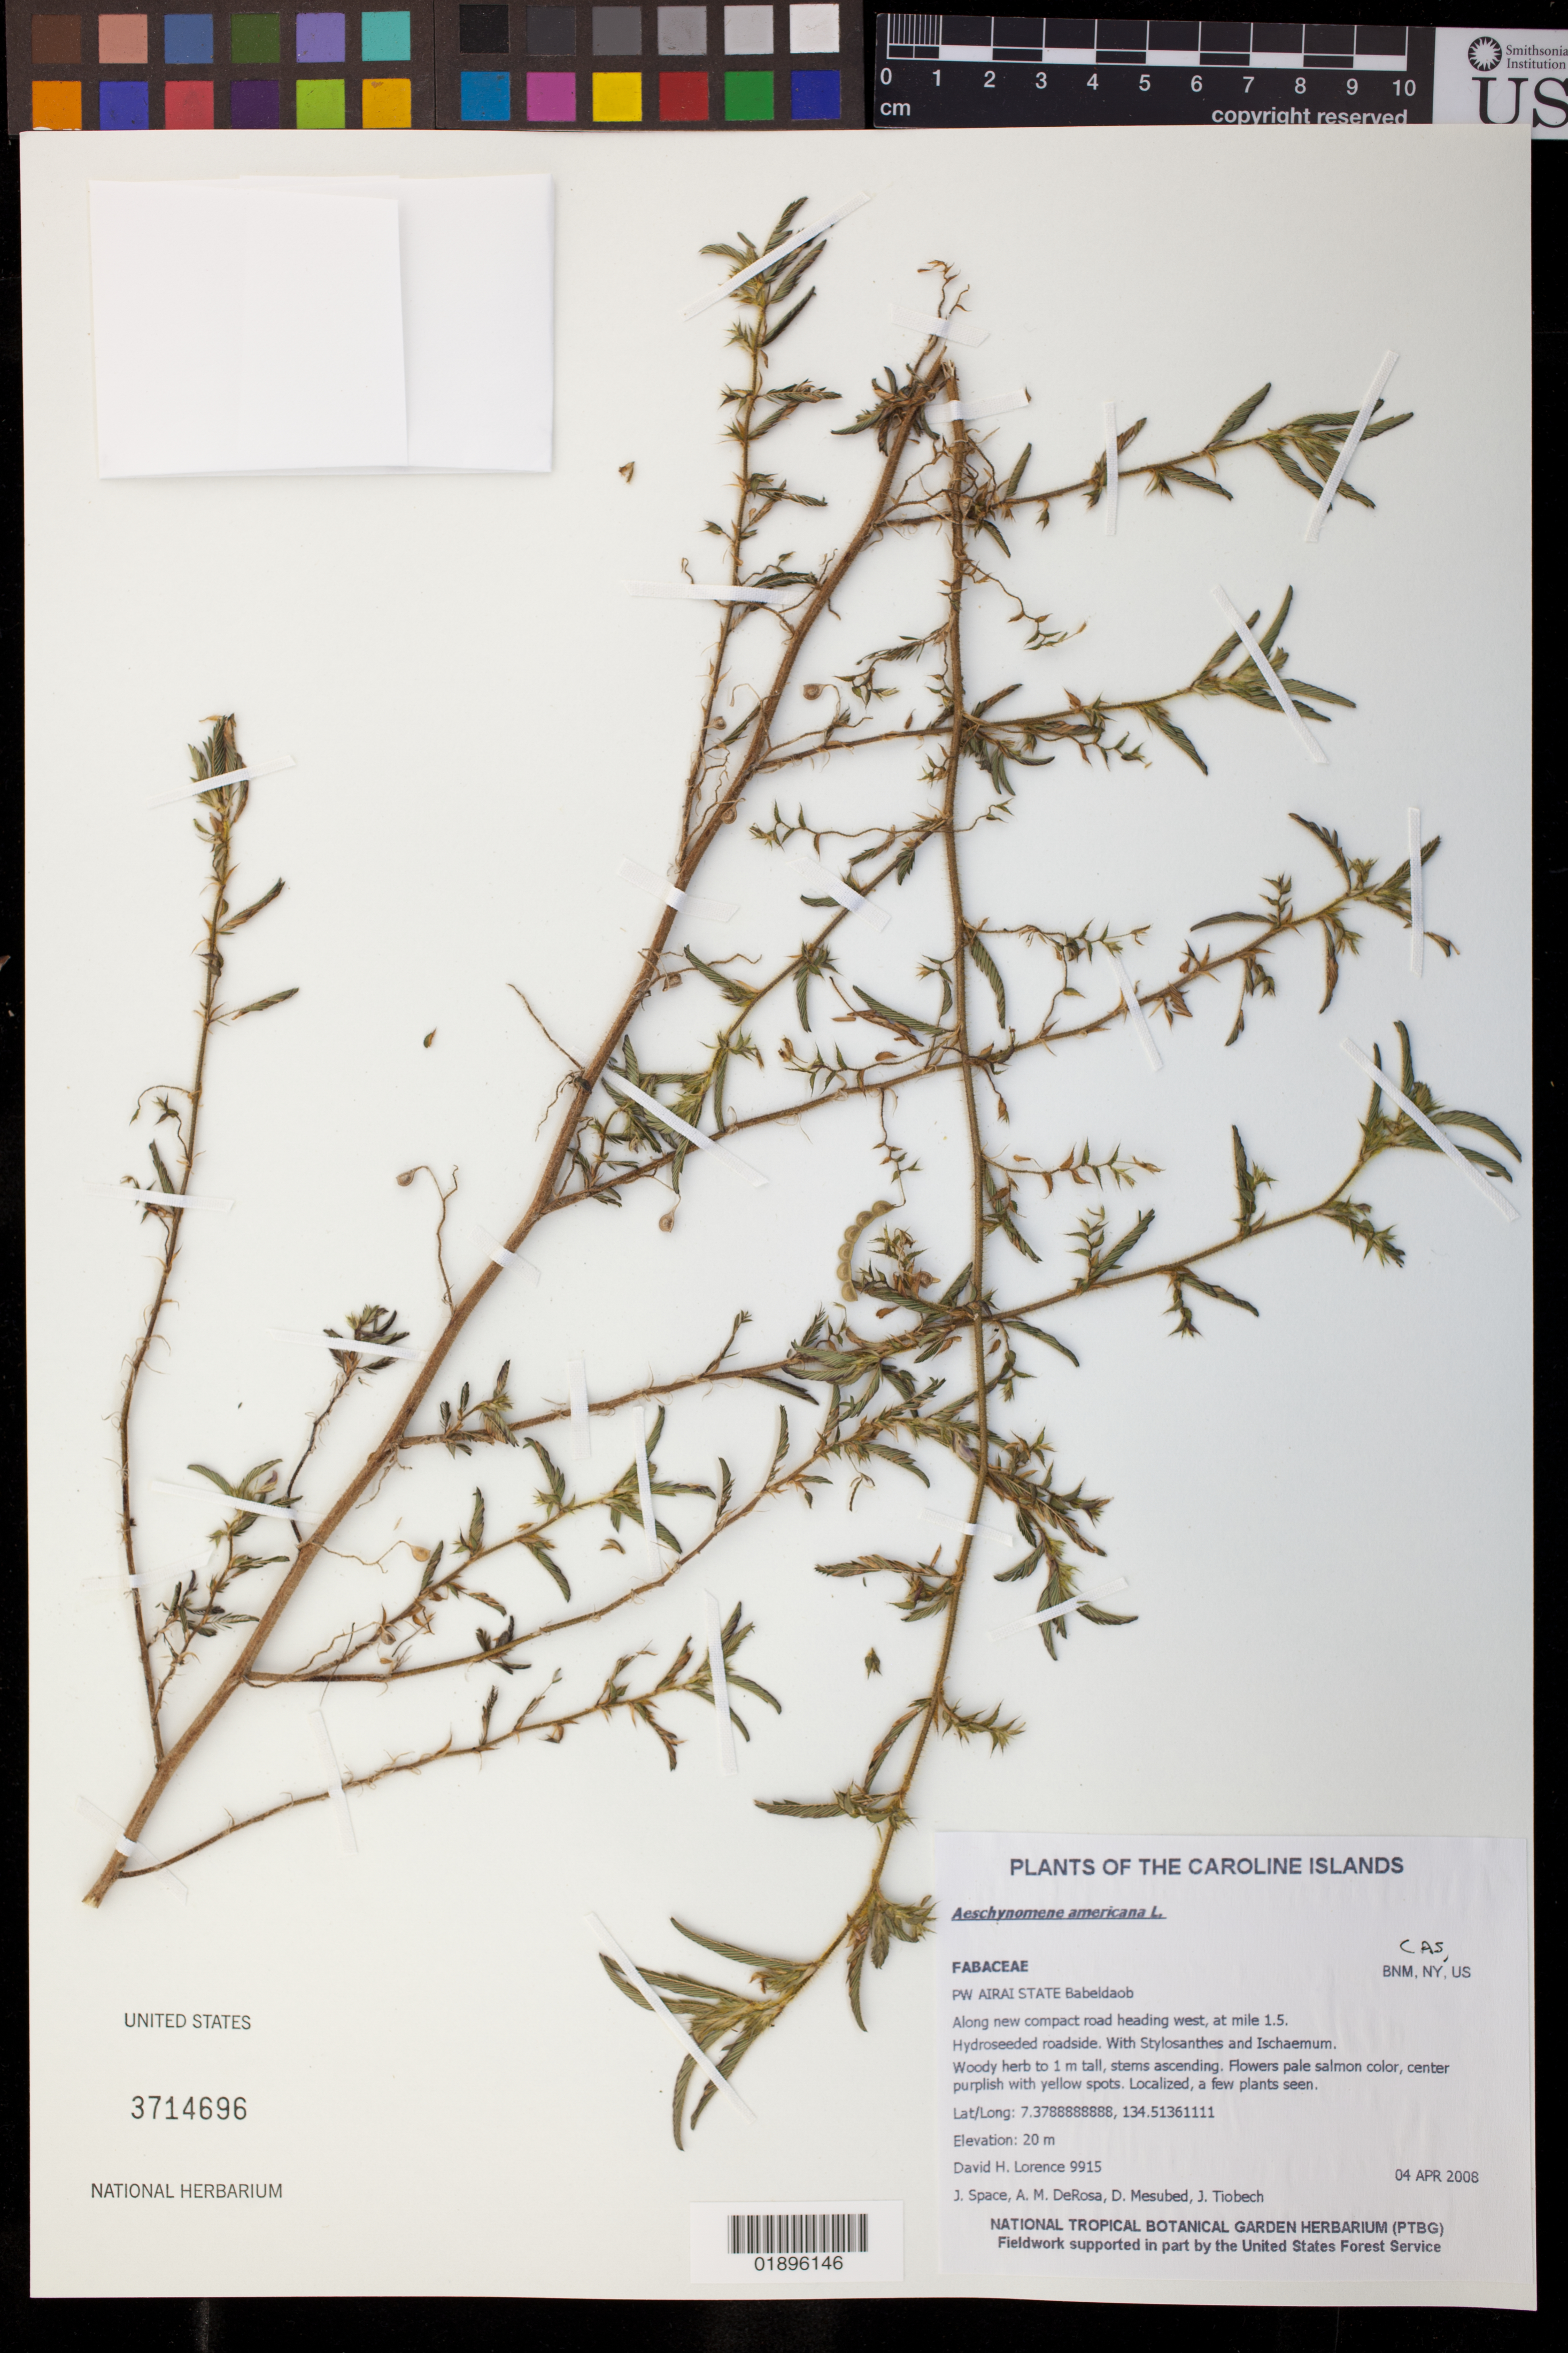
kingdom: Plantae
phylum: Tracheophyta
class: Magnoliopsida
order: Fabales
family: Fabaceae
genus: Aeschynomene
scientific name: Aeschynomene americana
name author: L.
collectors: D. Lorence, J. Space, A. DeRosa, D. Mesubed & J. Tiobech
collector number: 9915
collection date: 2008-04-04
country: Palau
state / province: Airai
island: Babeldaob [Babelthuap]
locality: Along new compact road heading west, at mile 1.5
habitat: Hydroseeded roadside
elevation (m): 20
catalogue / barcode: US 3714696